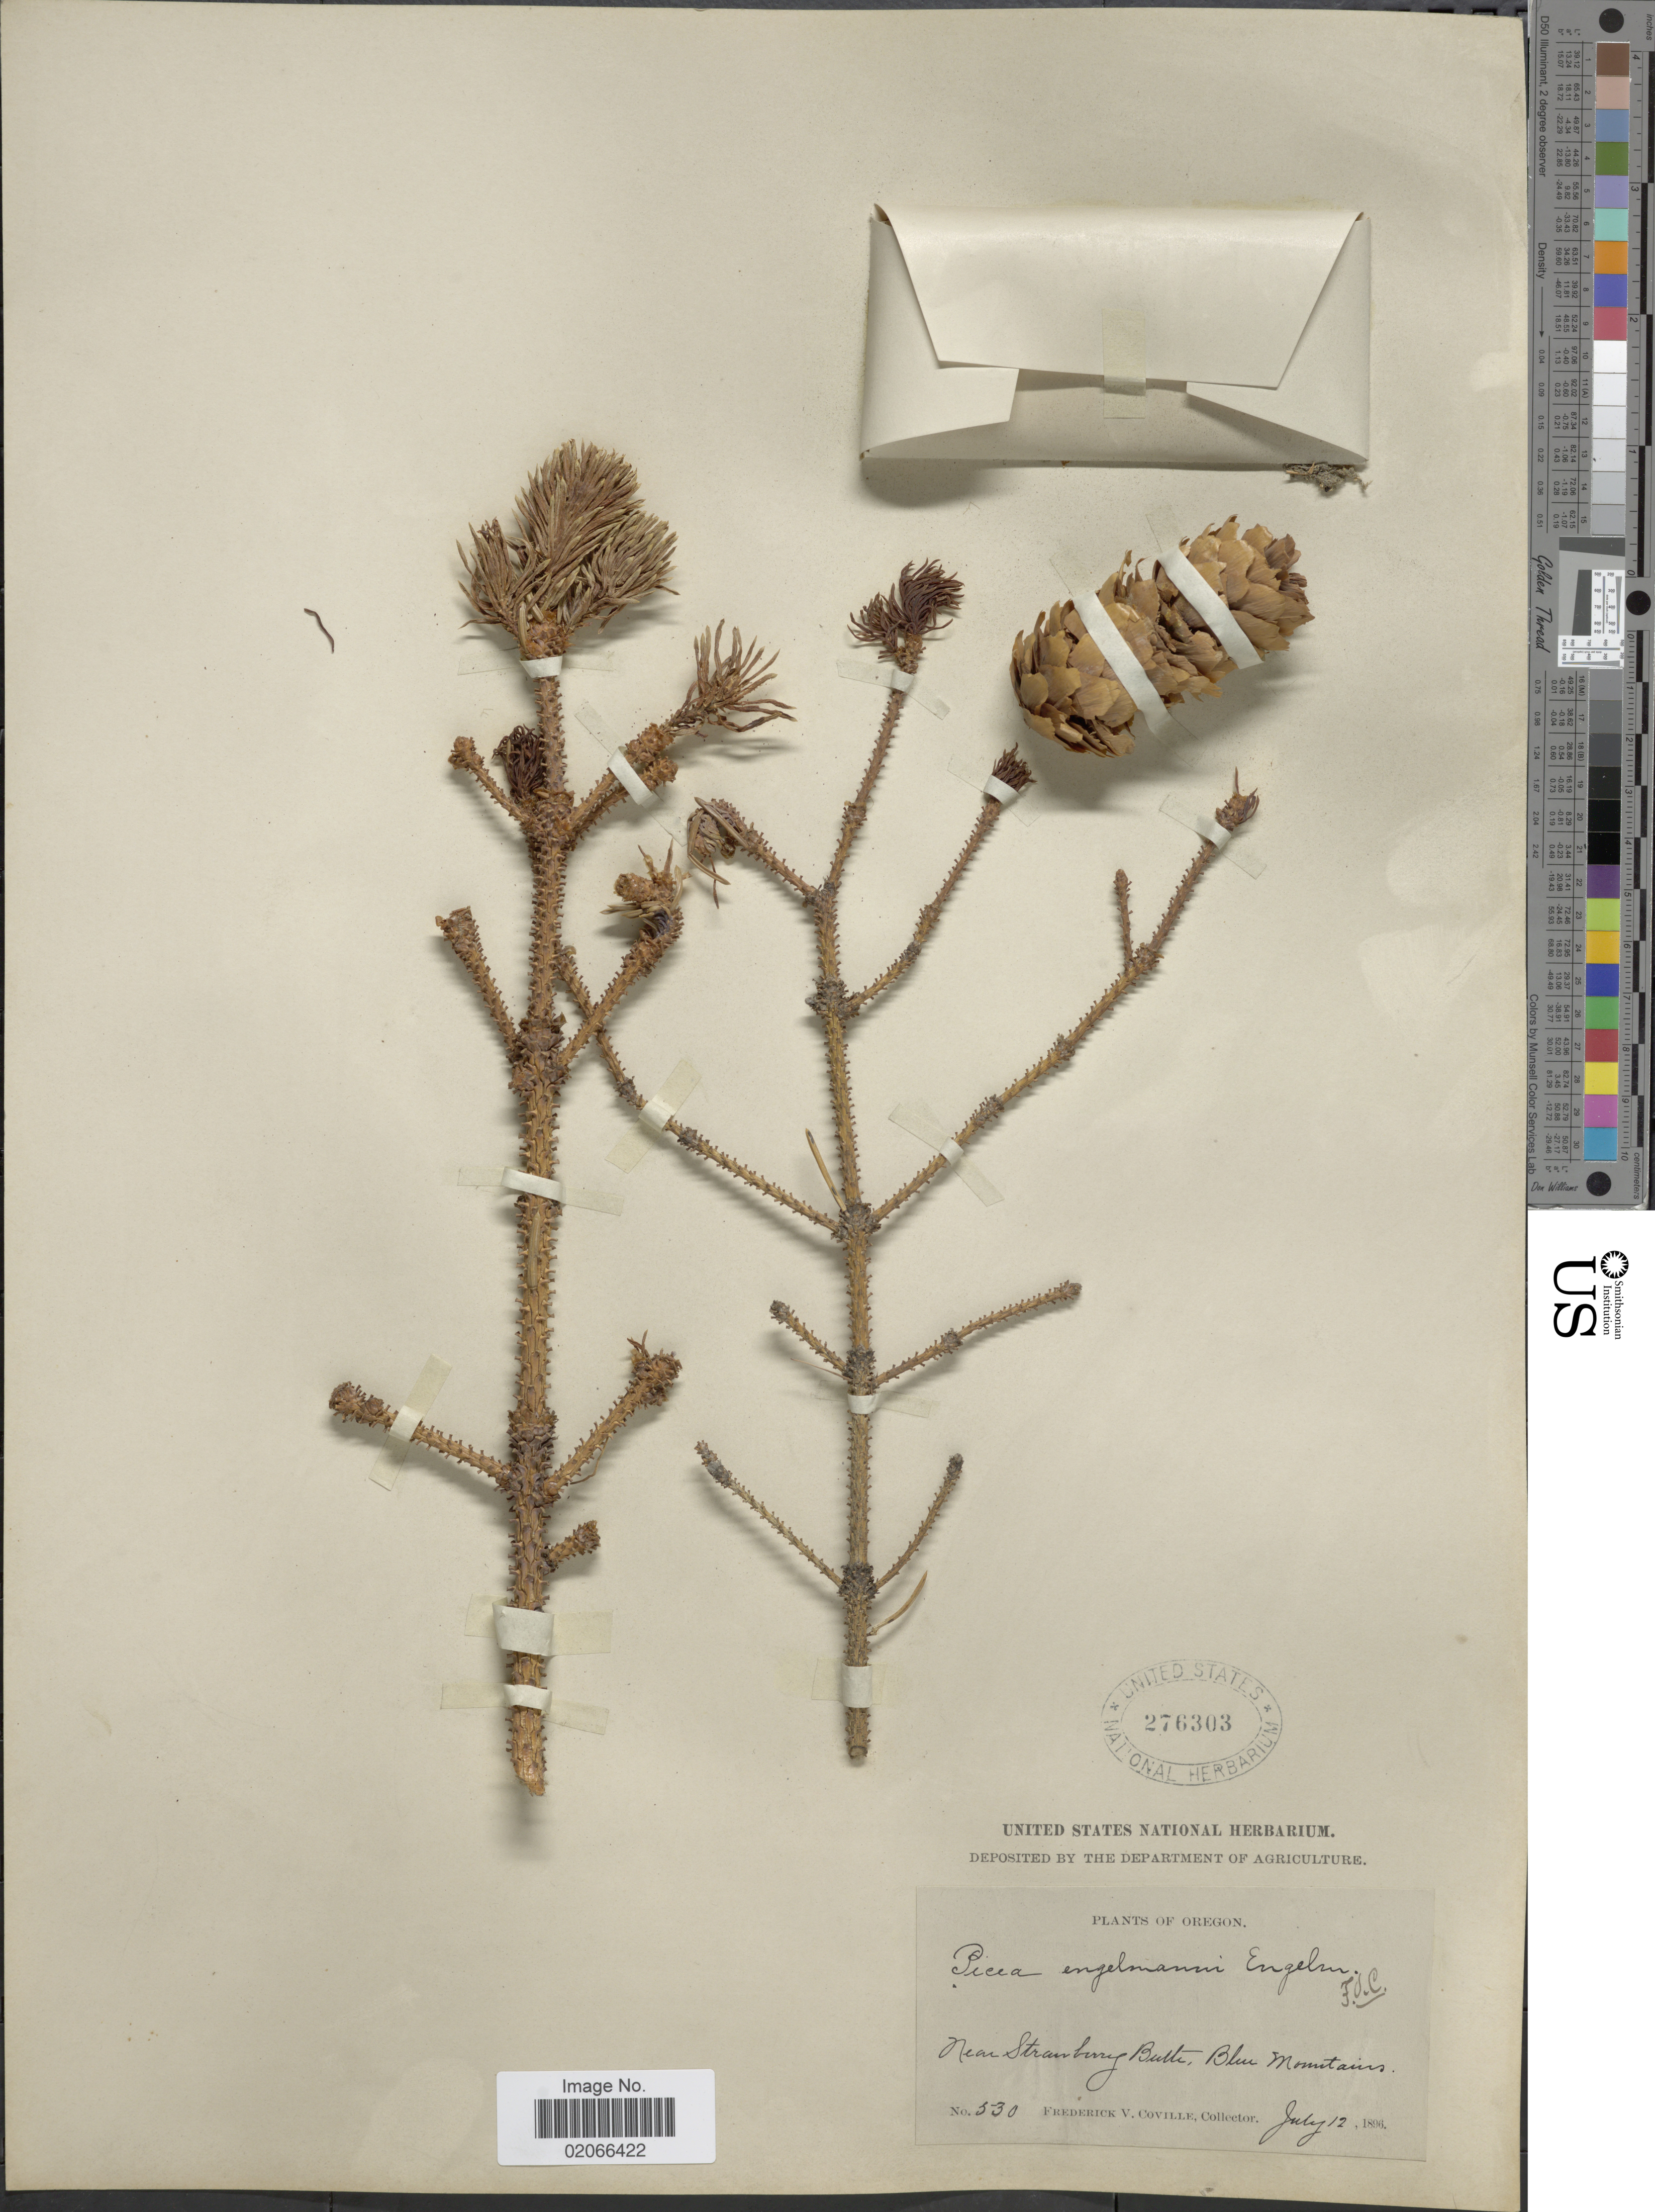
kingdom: Plantae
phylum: Tracheophyta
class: Pinopsida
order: Pinales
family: Pinaceae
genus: Picea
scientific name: Picea engelmannii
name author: Parry ex Engelm.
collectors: F. V. Coville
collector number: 530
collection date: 1896-07-12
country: United States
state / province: Oregon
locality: Near Strawberry Butte. Blue Mountains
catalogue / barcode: US 276303